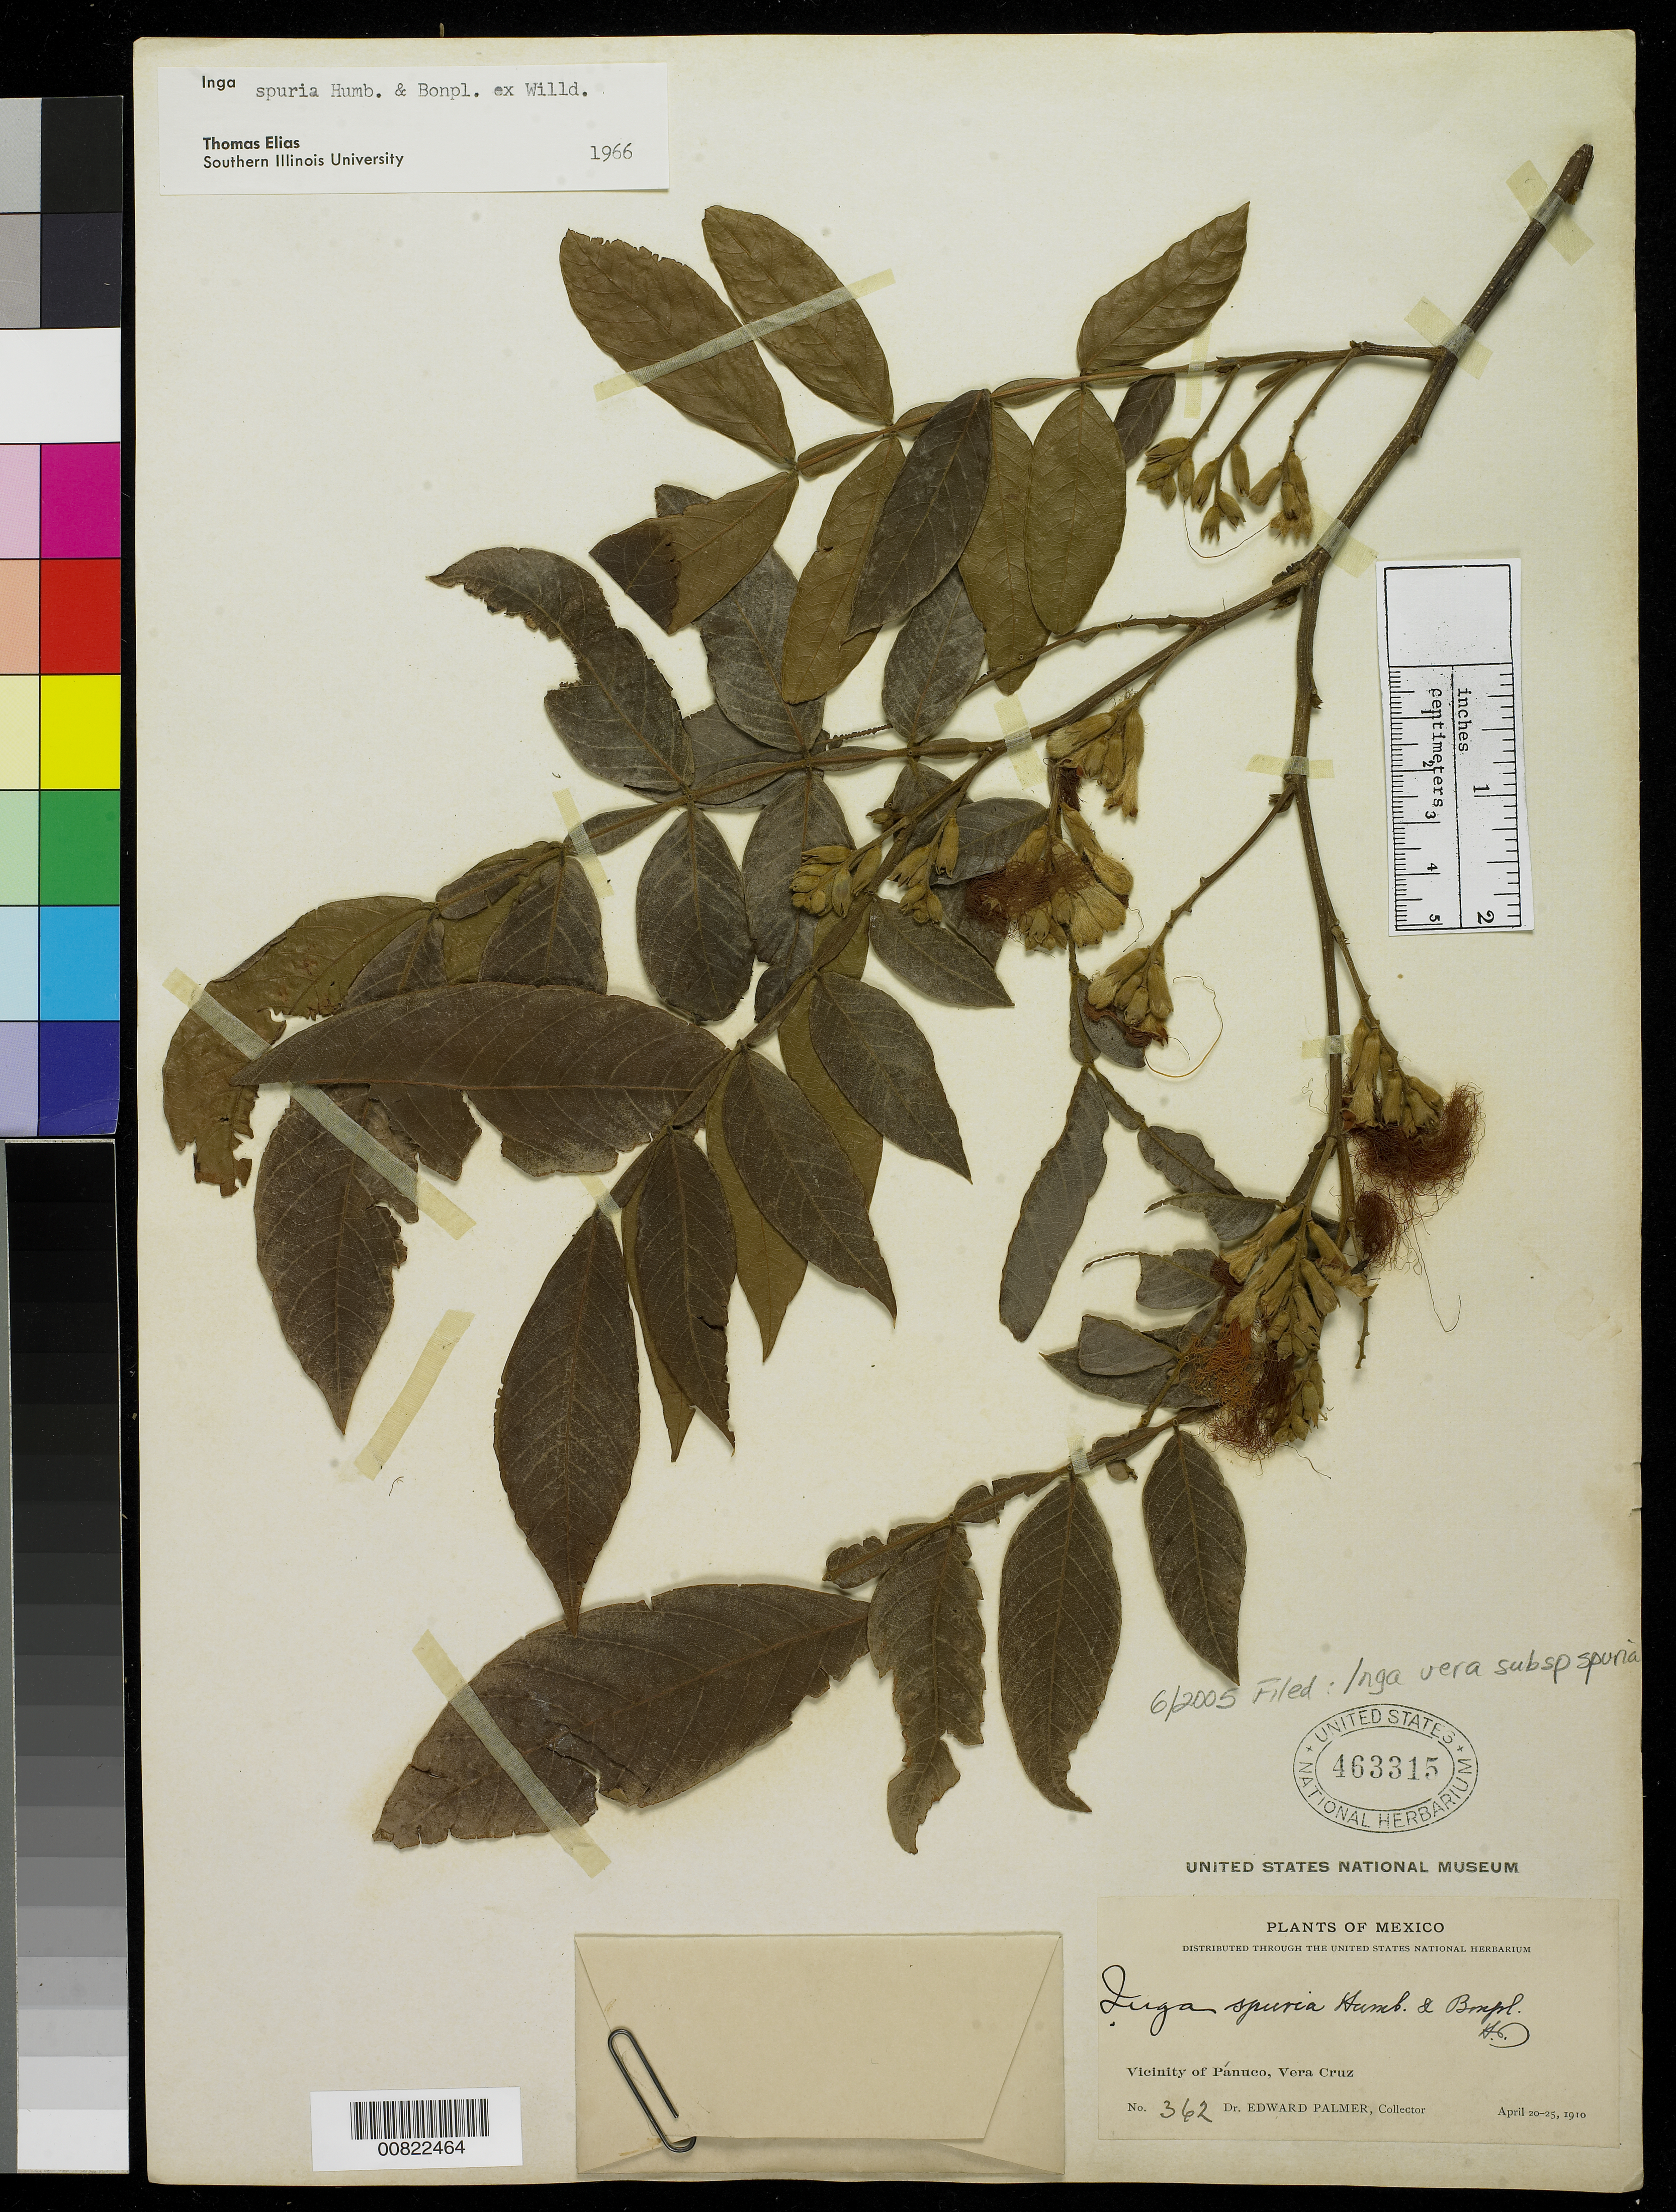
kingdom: Plantae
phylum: Tracheophyta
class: Magnoliopsida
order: Fabales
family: Fabaceae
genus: Inga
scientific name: Inga vera subsp. vera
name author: Willd.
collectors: E. Palmer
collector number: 362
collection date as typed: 20 Apr 1910 to 25 Apr 1910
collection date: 1910-04-20/1910-04-25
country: Mexico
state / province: Veracruz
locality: Vicinity of Panuco, Veracruz.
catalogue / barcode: US 463315